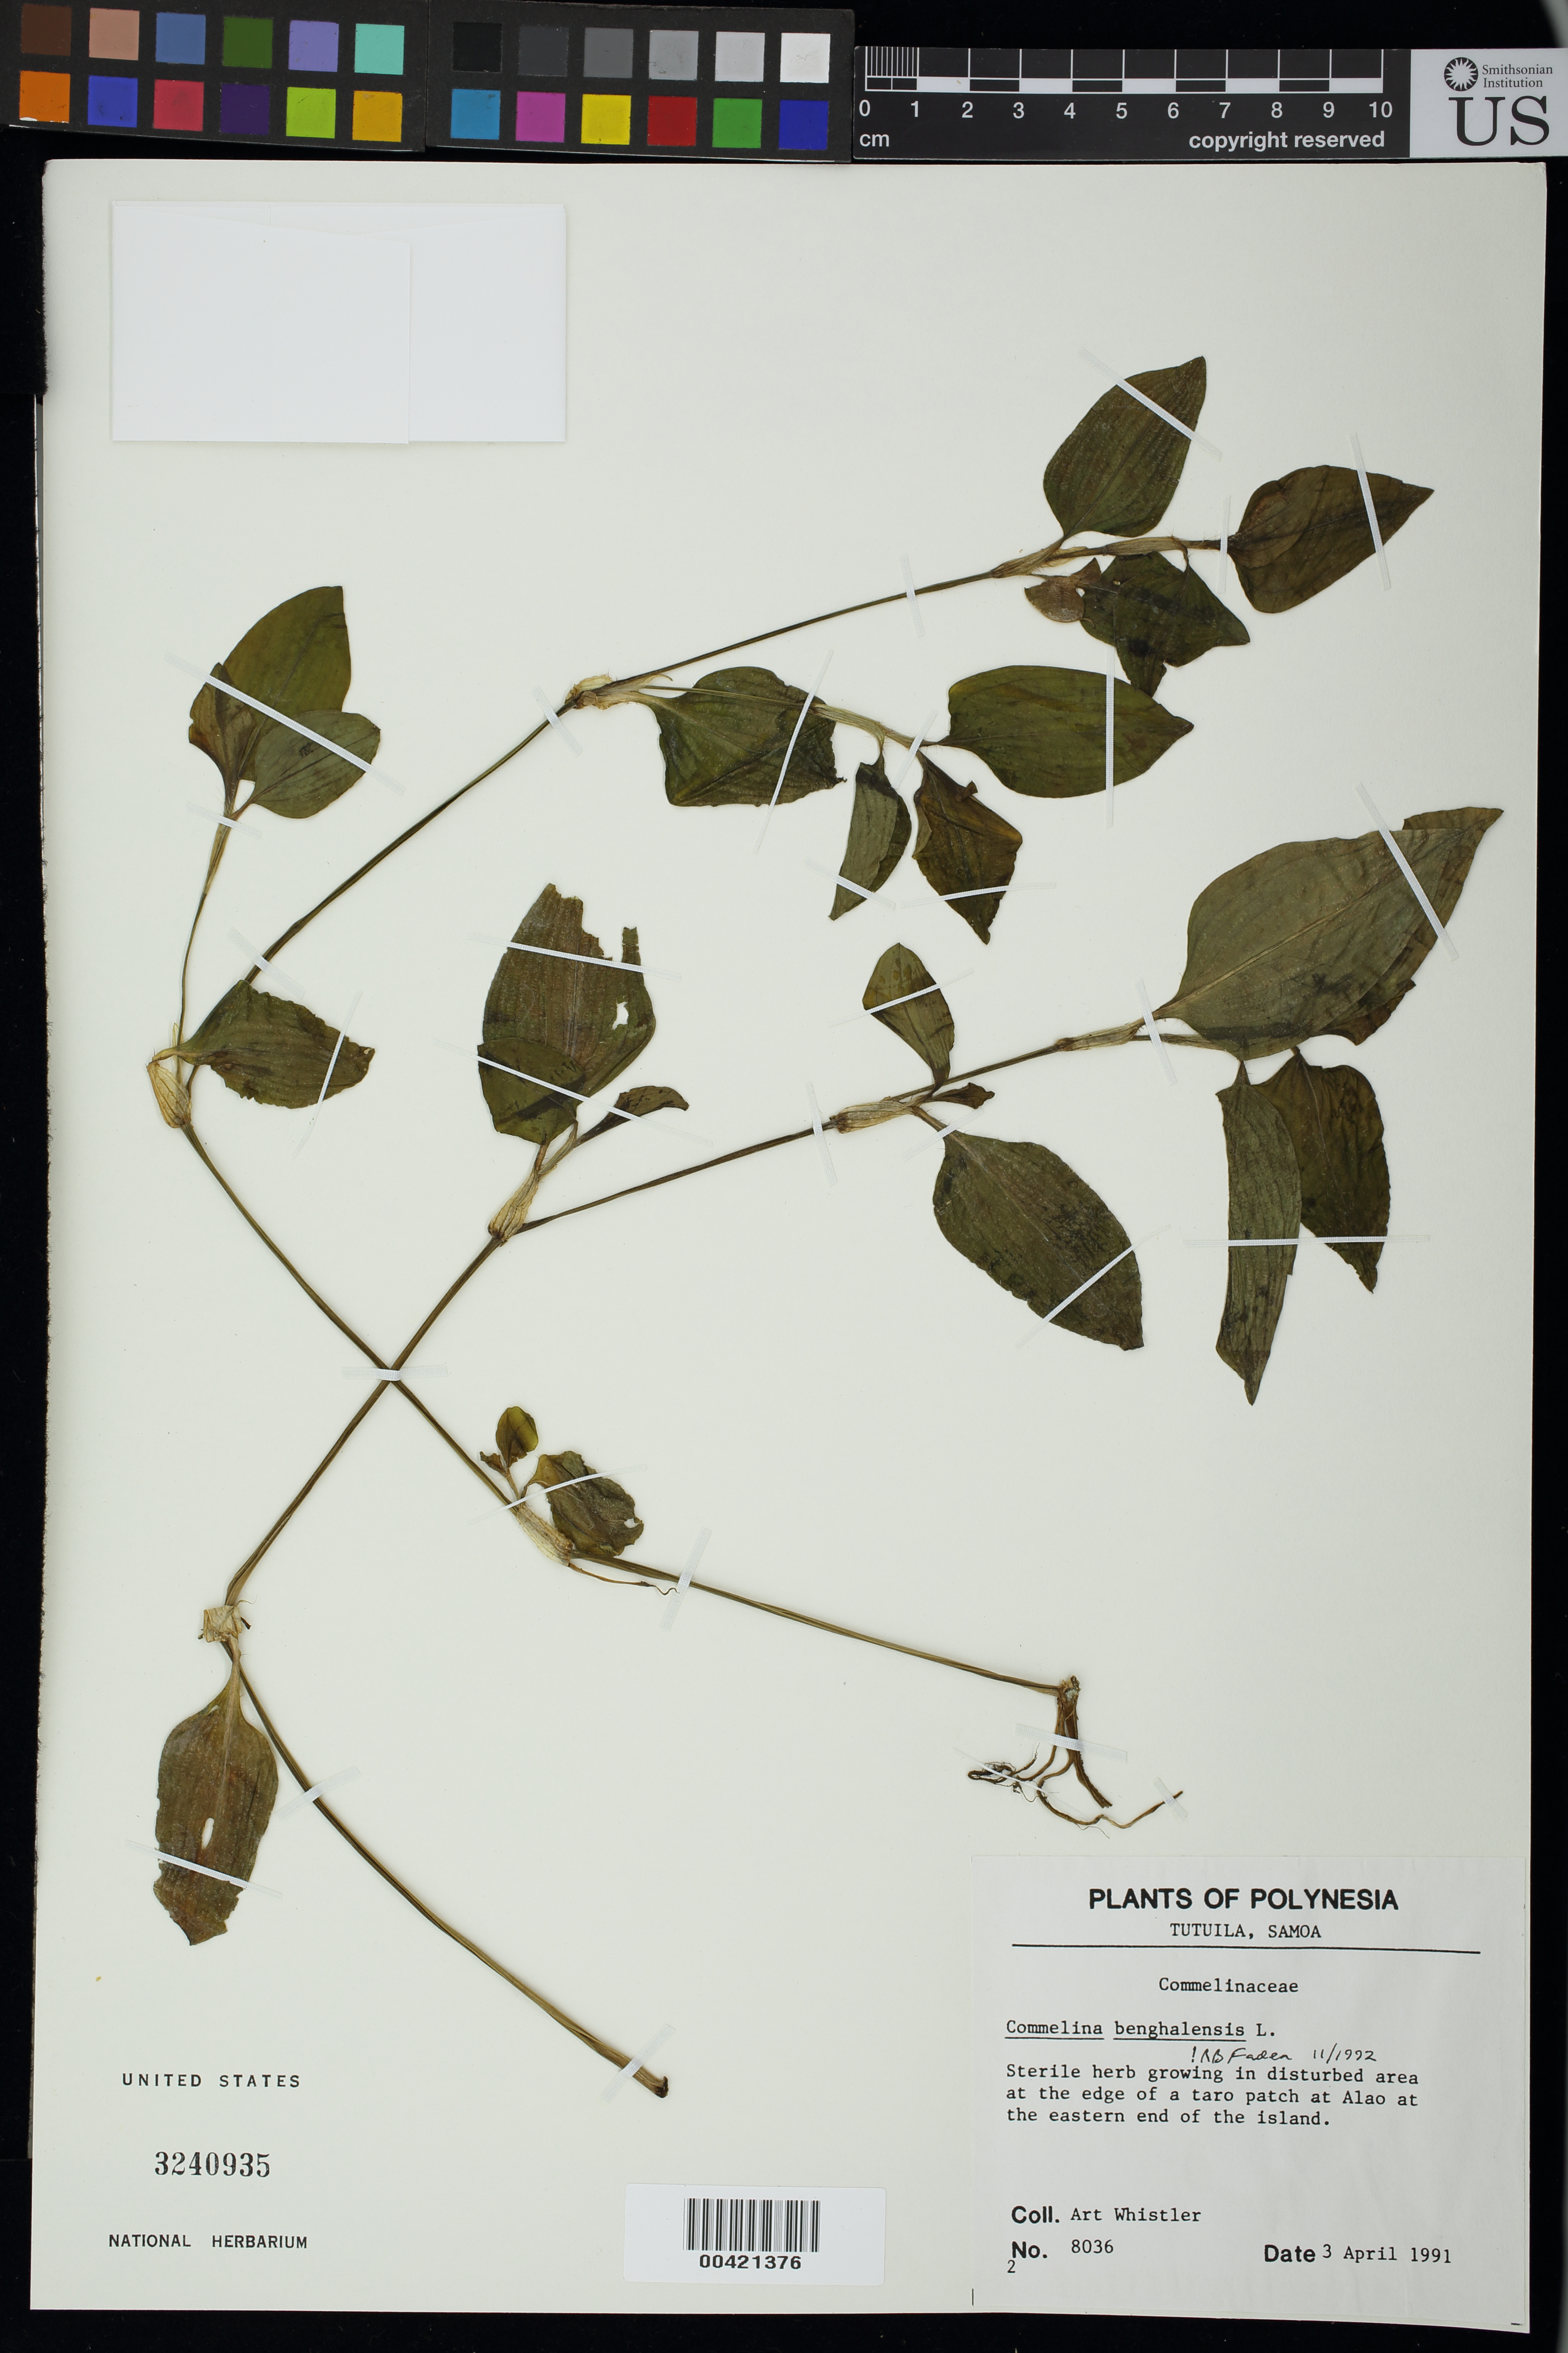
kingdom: Plantae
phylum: Tracheophyta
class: Liliopsida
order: Commelinales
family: Commelinaceae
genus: Commelina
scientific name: Commelina benghalensis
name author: L.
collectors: A. Whistler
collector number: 8036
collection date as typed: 03 Apr 1991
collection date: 1991-04-03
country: American Samoa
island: Tutuila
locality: Alao at eastern end of island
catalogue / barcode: US 3240935